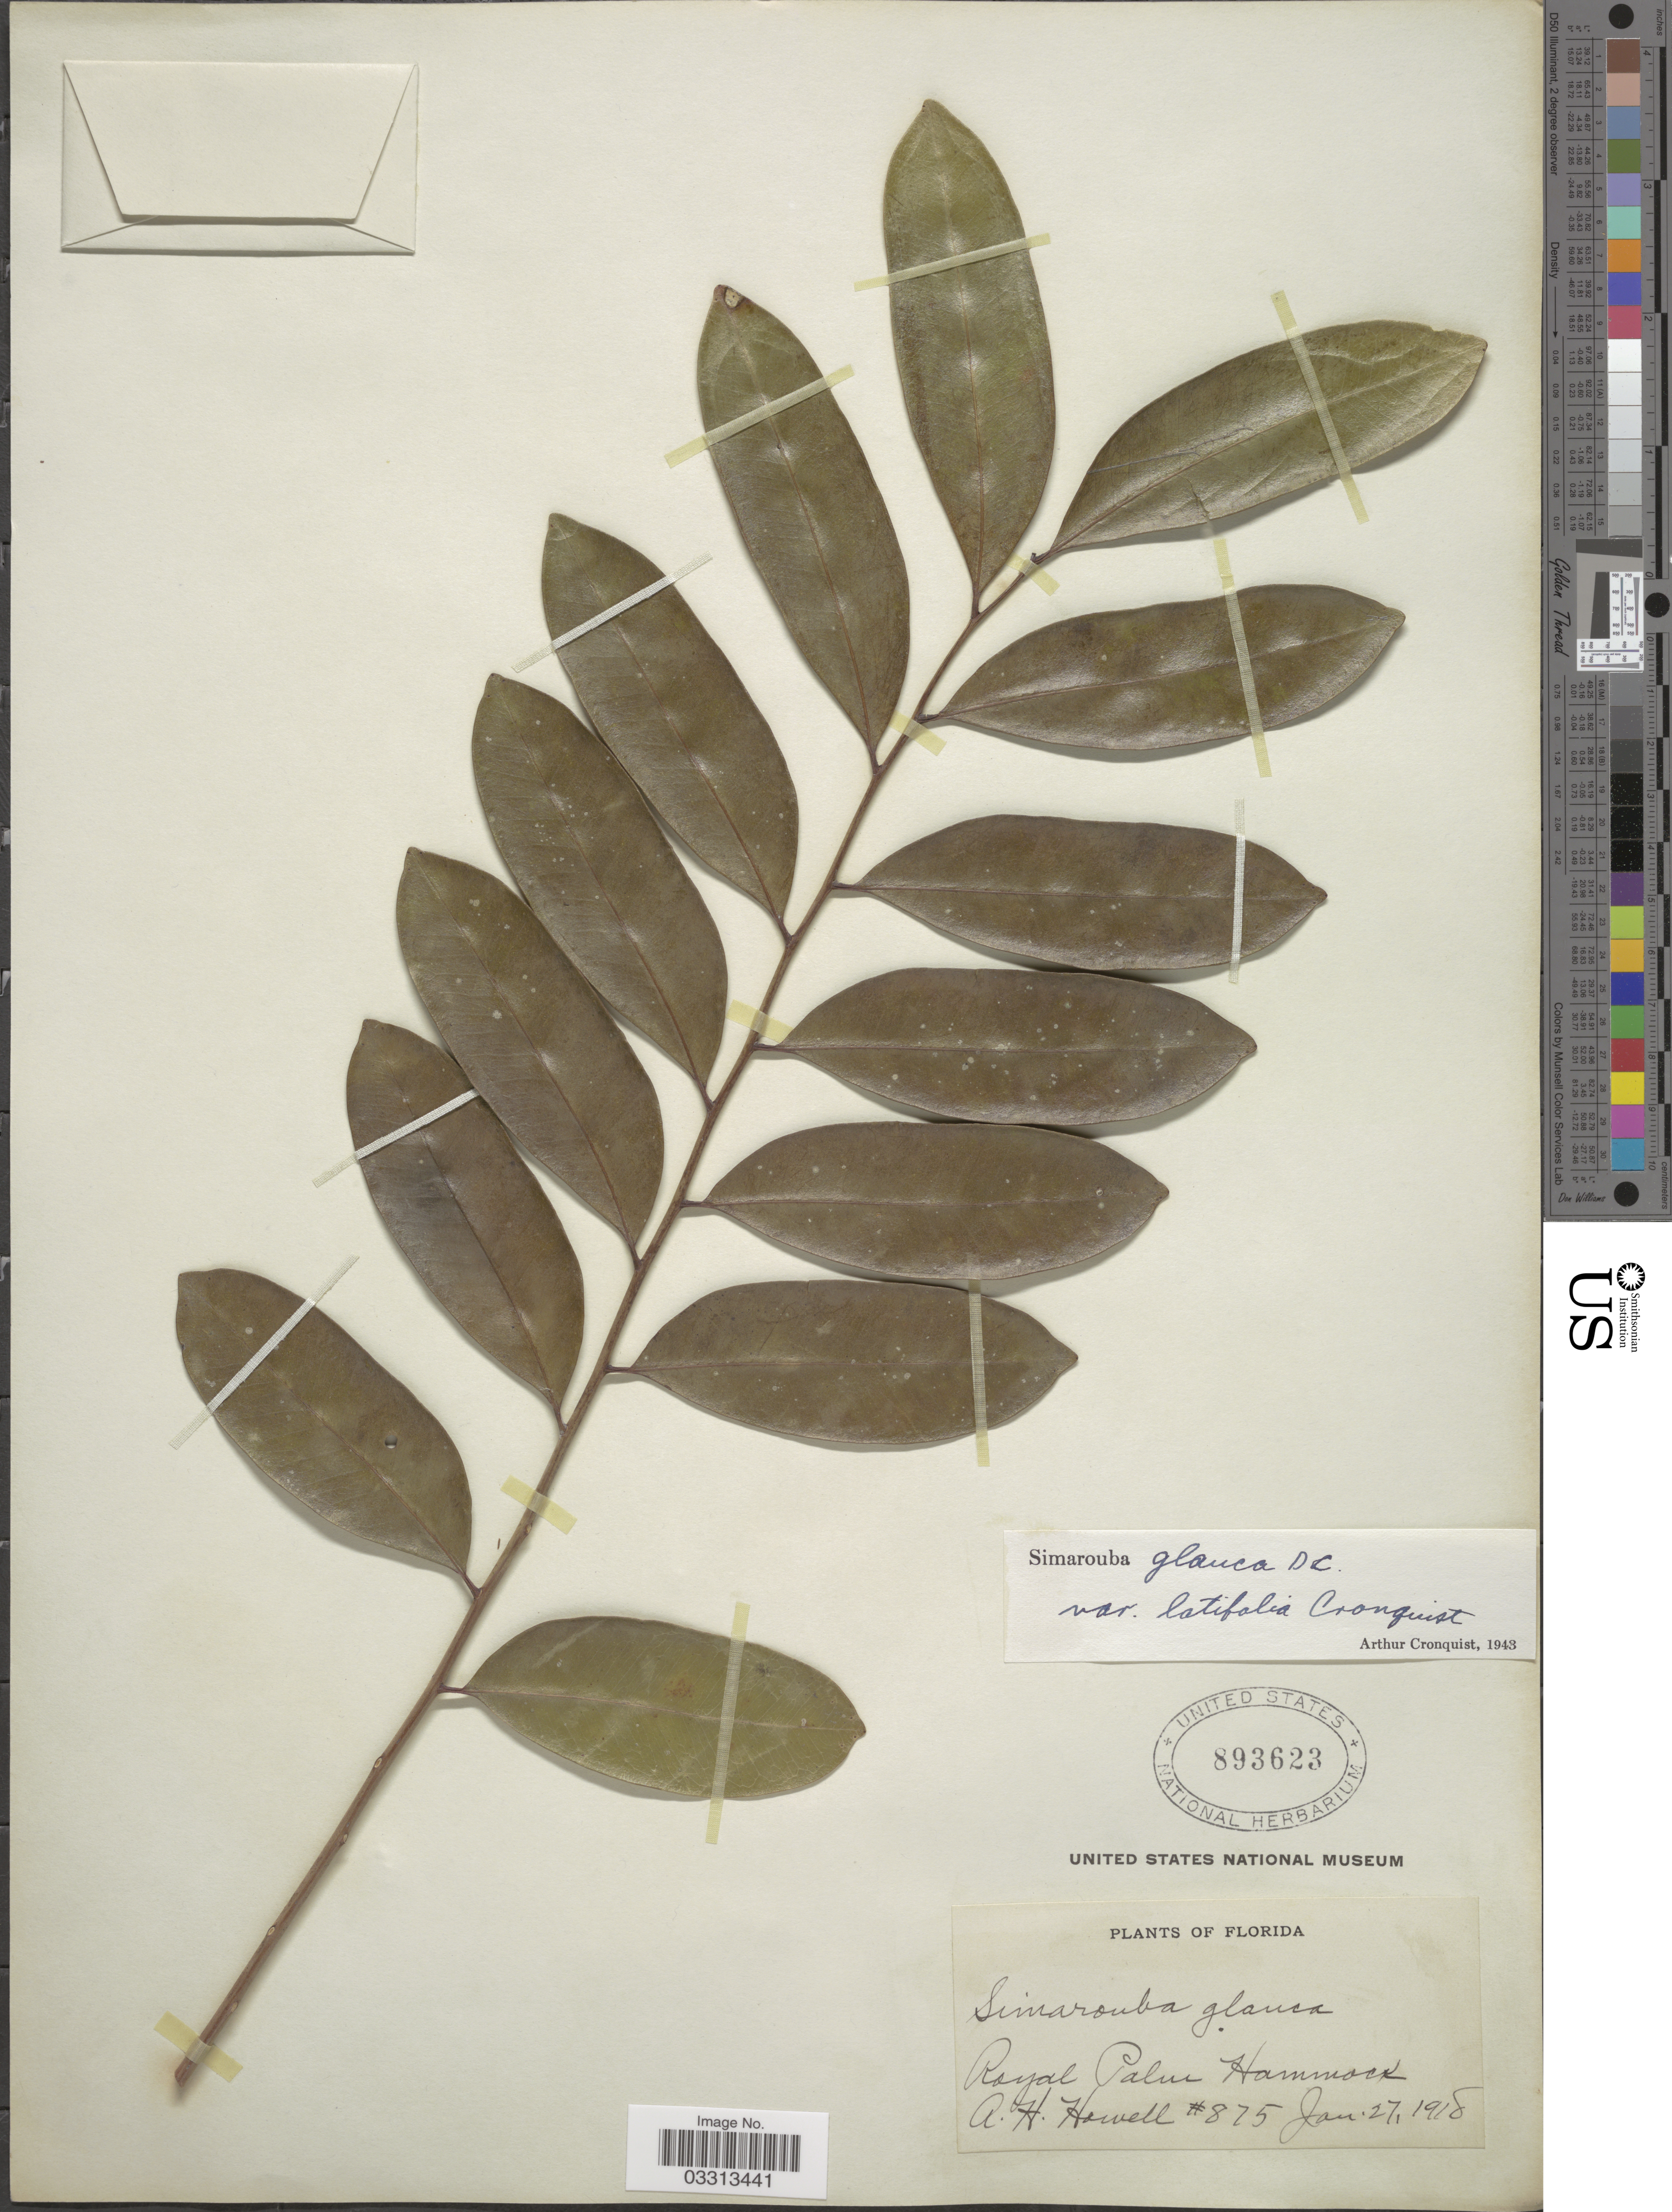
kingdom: Plantae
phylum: Tracheophyta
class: Magnoliopsida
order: Sapindales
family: Simaroubaceae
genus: Simarouba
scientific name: Simarouba glauca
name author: DC.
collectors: A. Howell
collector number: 875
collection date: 1918-01-27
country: United States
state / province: Florida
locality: Royal Palm Hammock.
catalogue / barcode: US 893623